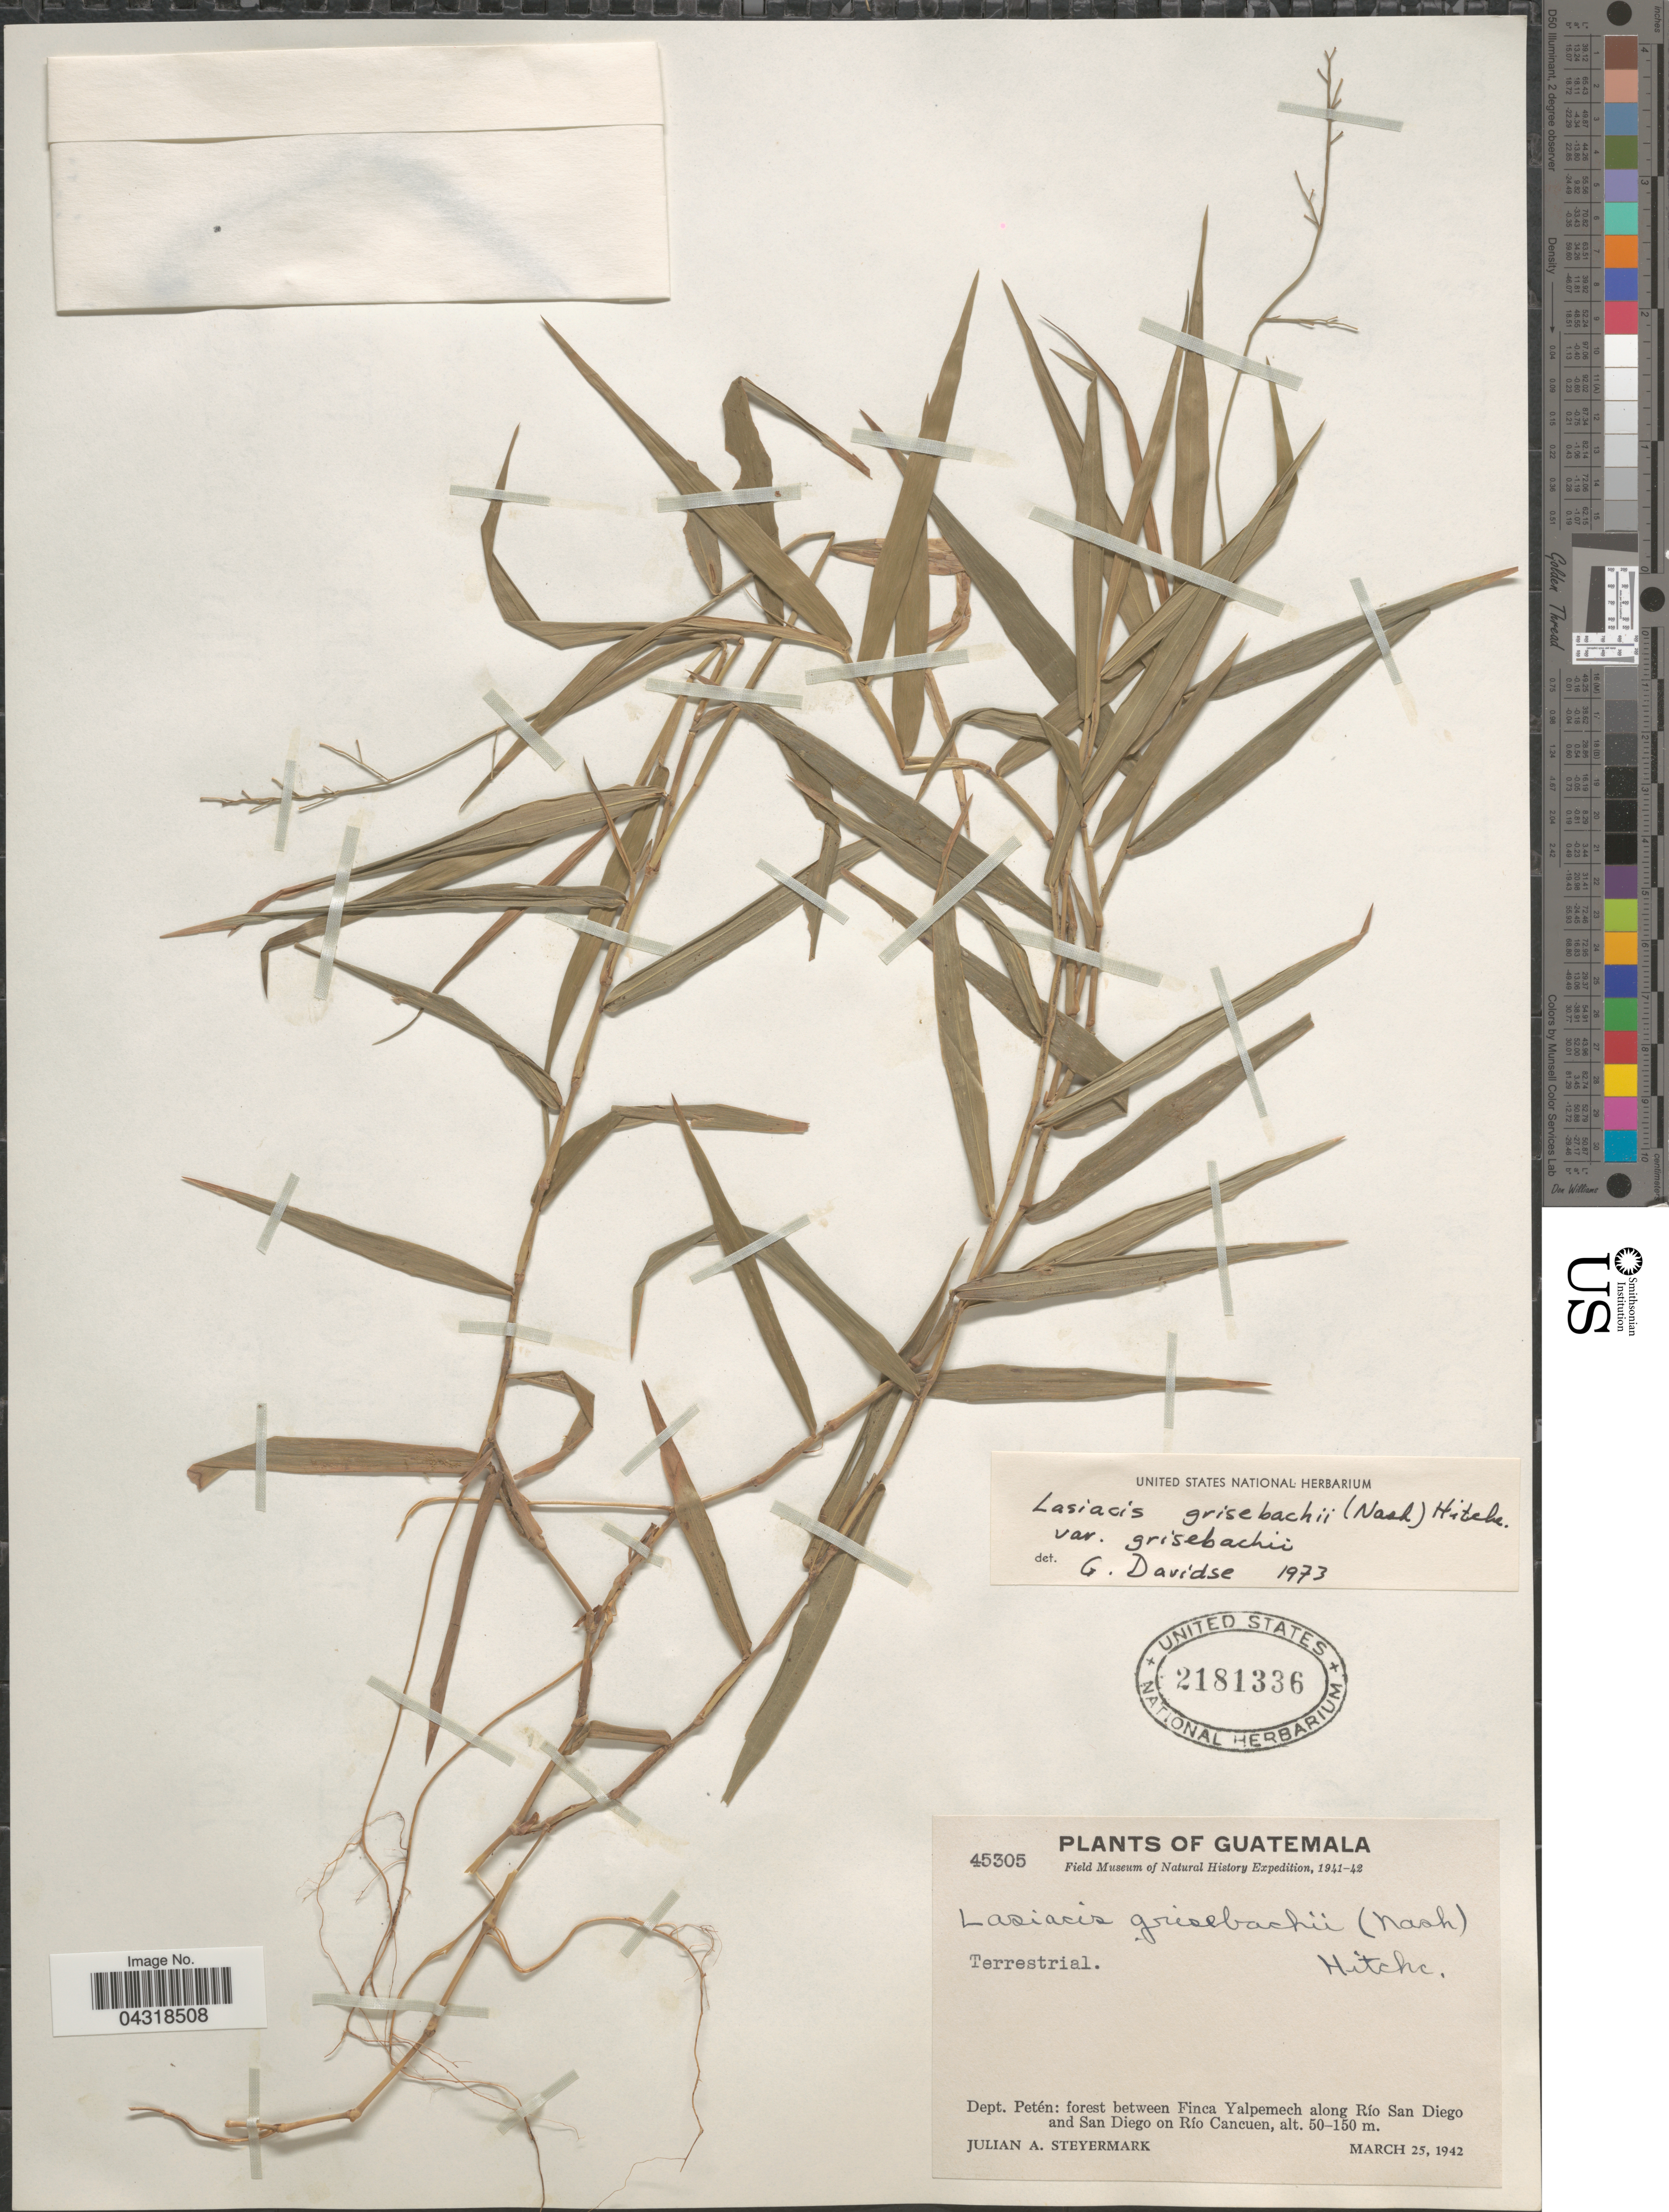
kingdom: Plantae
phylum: Tracheophyta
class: Liliopsida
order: Poales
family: Poaceae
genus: Lasiacis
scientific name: Lasiacis grisebachii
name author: (Nash) Hitchc.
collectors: J. Steyermark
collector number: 45305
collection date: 1942-03-25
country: Guatemala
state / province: El Peten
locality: Field Museum of Natural History Expedition, 1941-42. Dept. Petén: forest between Finca Yalpemech along Río San Diego and San Diego on Río Cancuen.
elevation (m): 50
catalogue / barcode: US 2181336